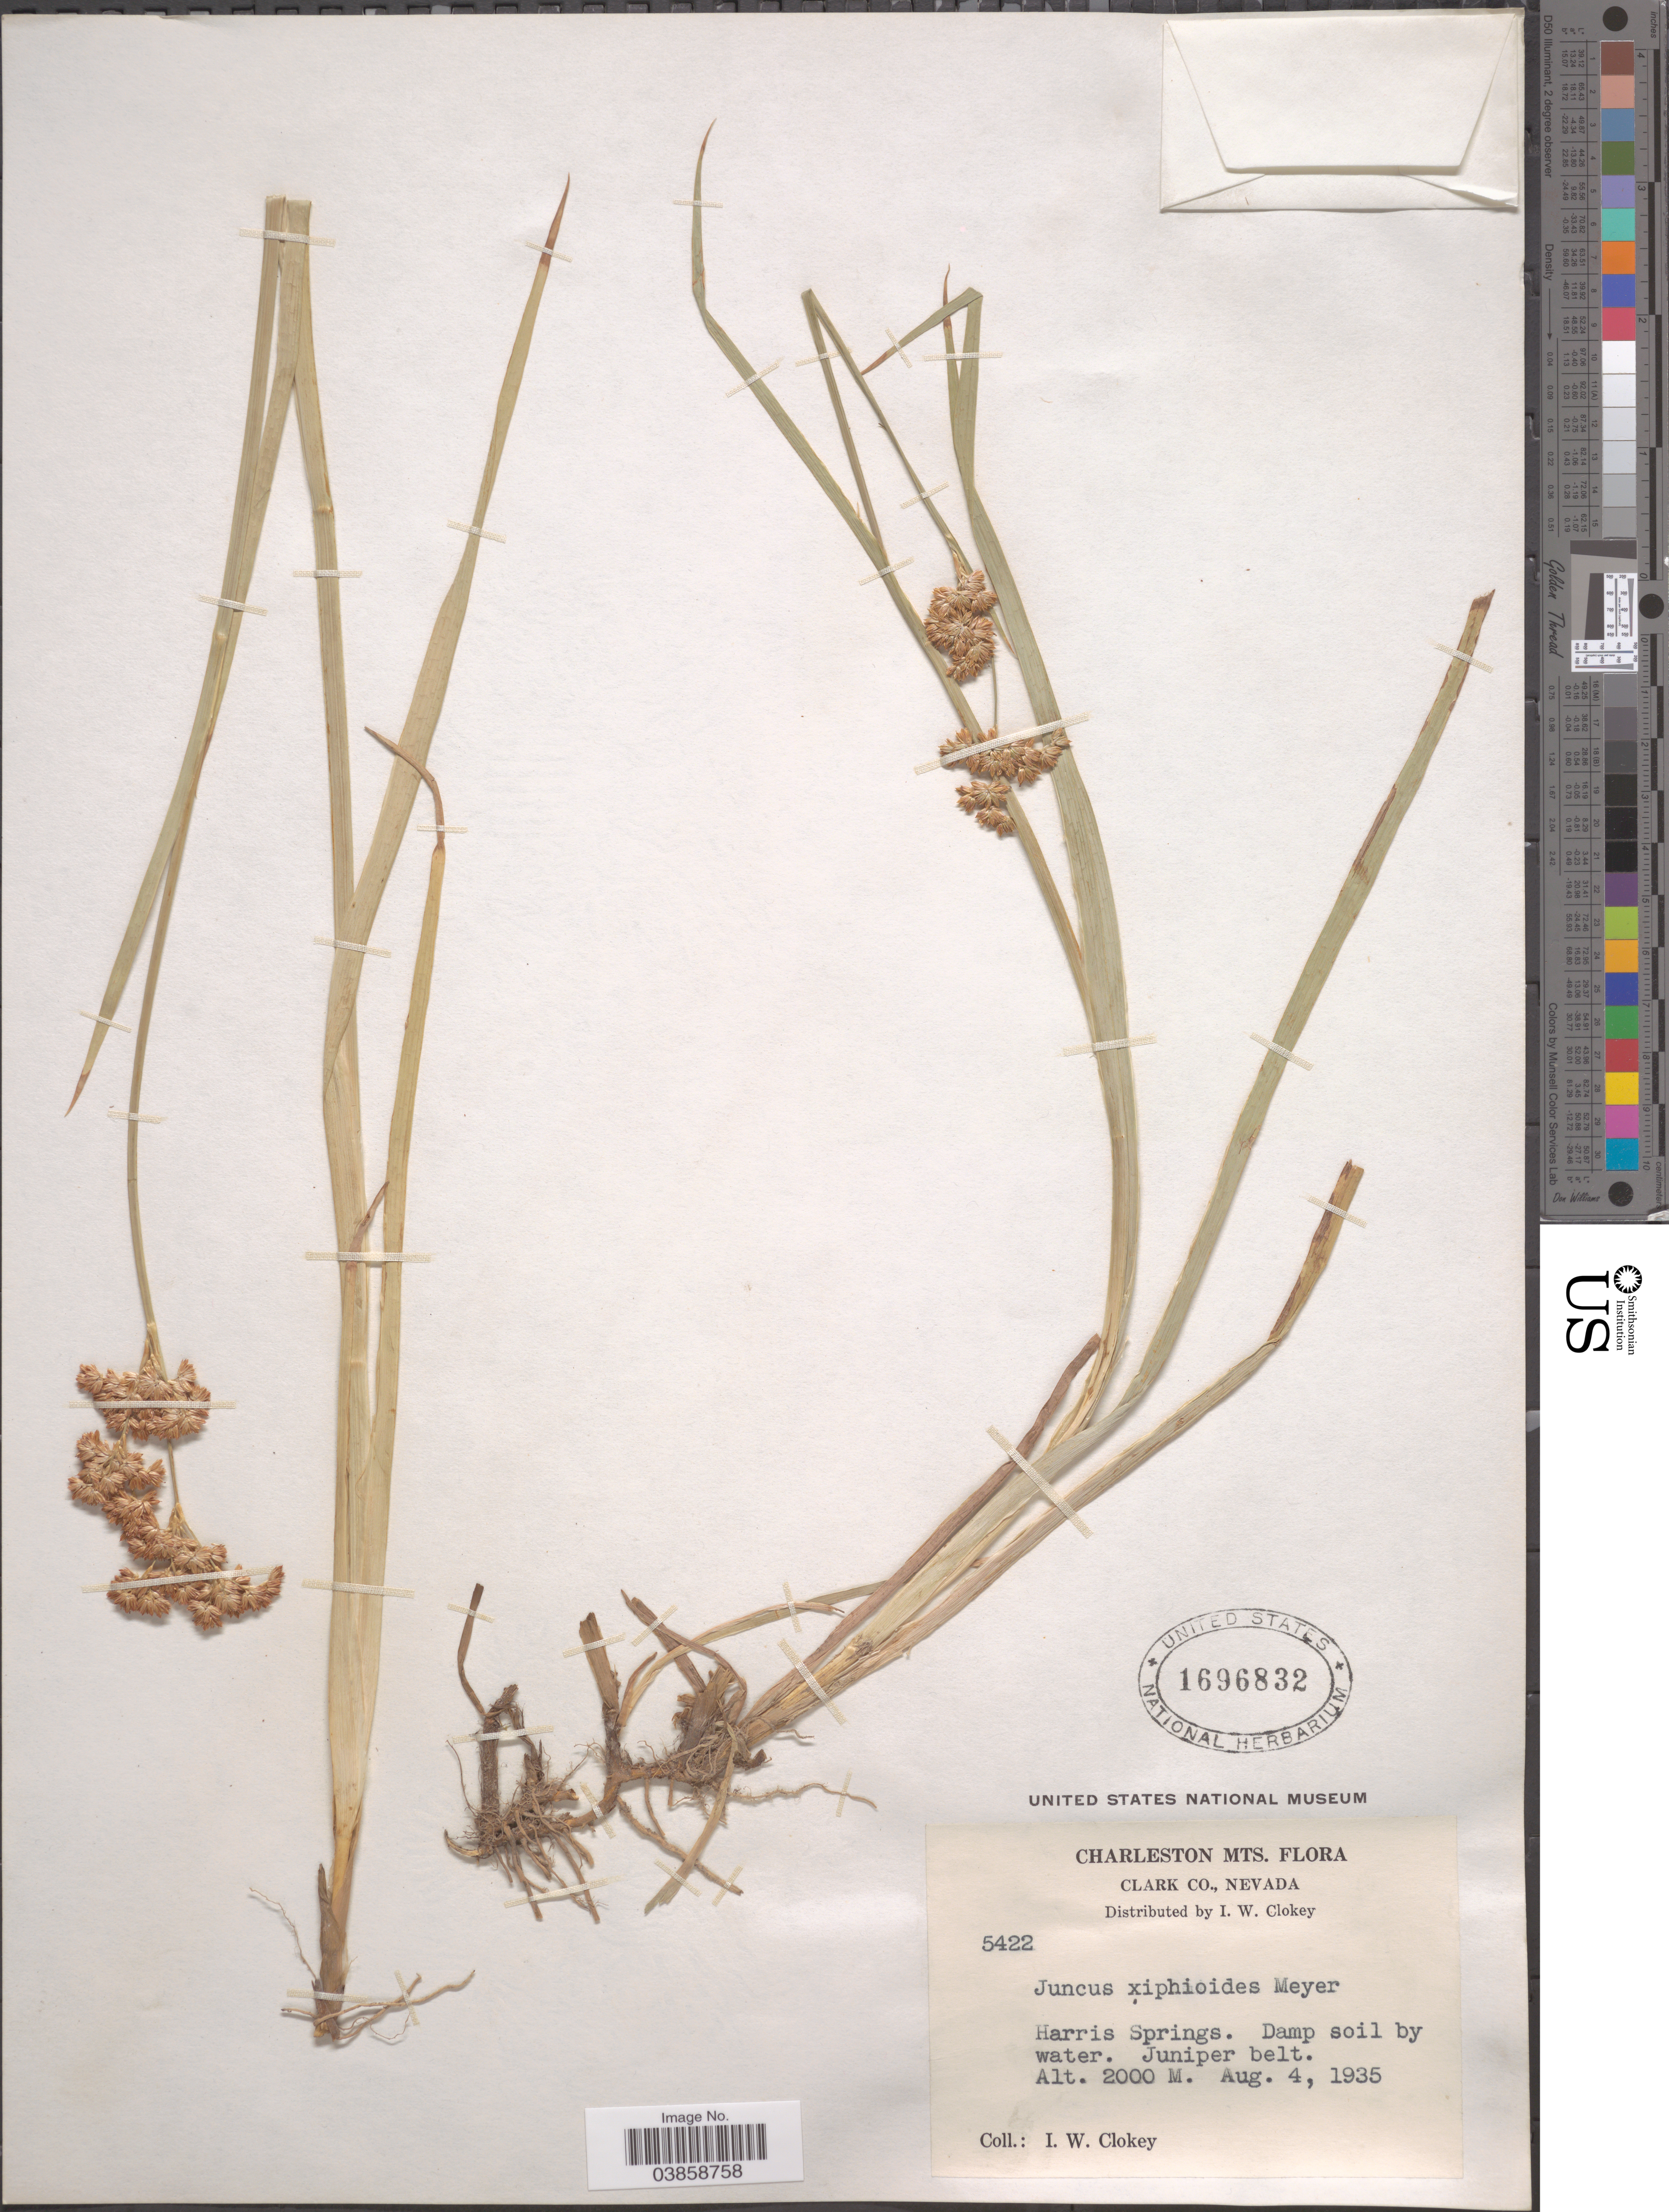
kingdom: Plantae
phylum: Tracheophyta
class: Liliopsida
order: Poales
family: Juncaceae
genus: Juncus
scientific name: Juncus xiphioides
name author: E. Mey.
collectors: I. W. Clokey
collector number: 5422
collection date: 1935-08-04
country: United States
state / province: Nevada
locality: Charleston Mts. Clark Co. Harris Springs. Juniper belt.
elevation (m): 2000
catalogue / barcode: US 1696832